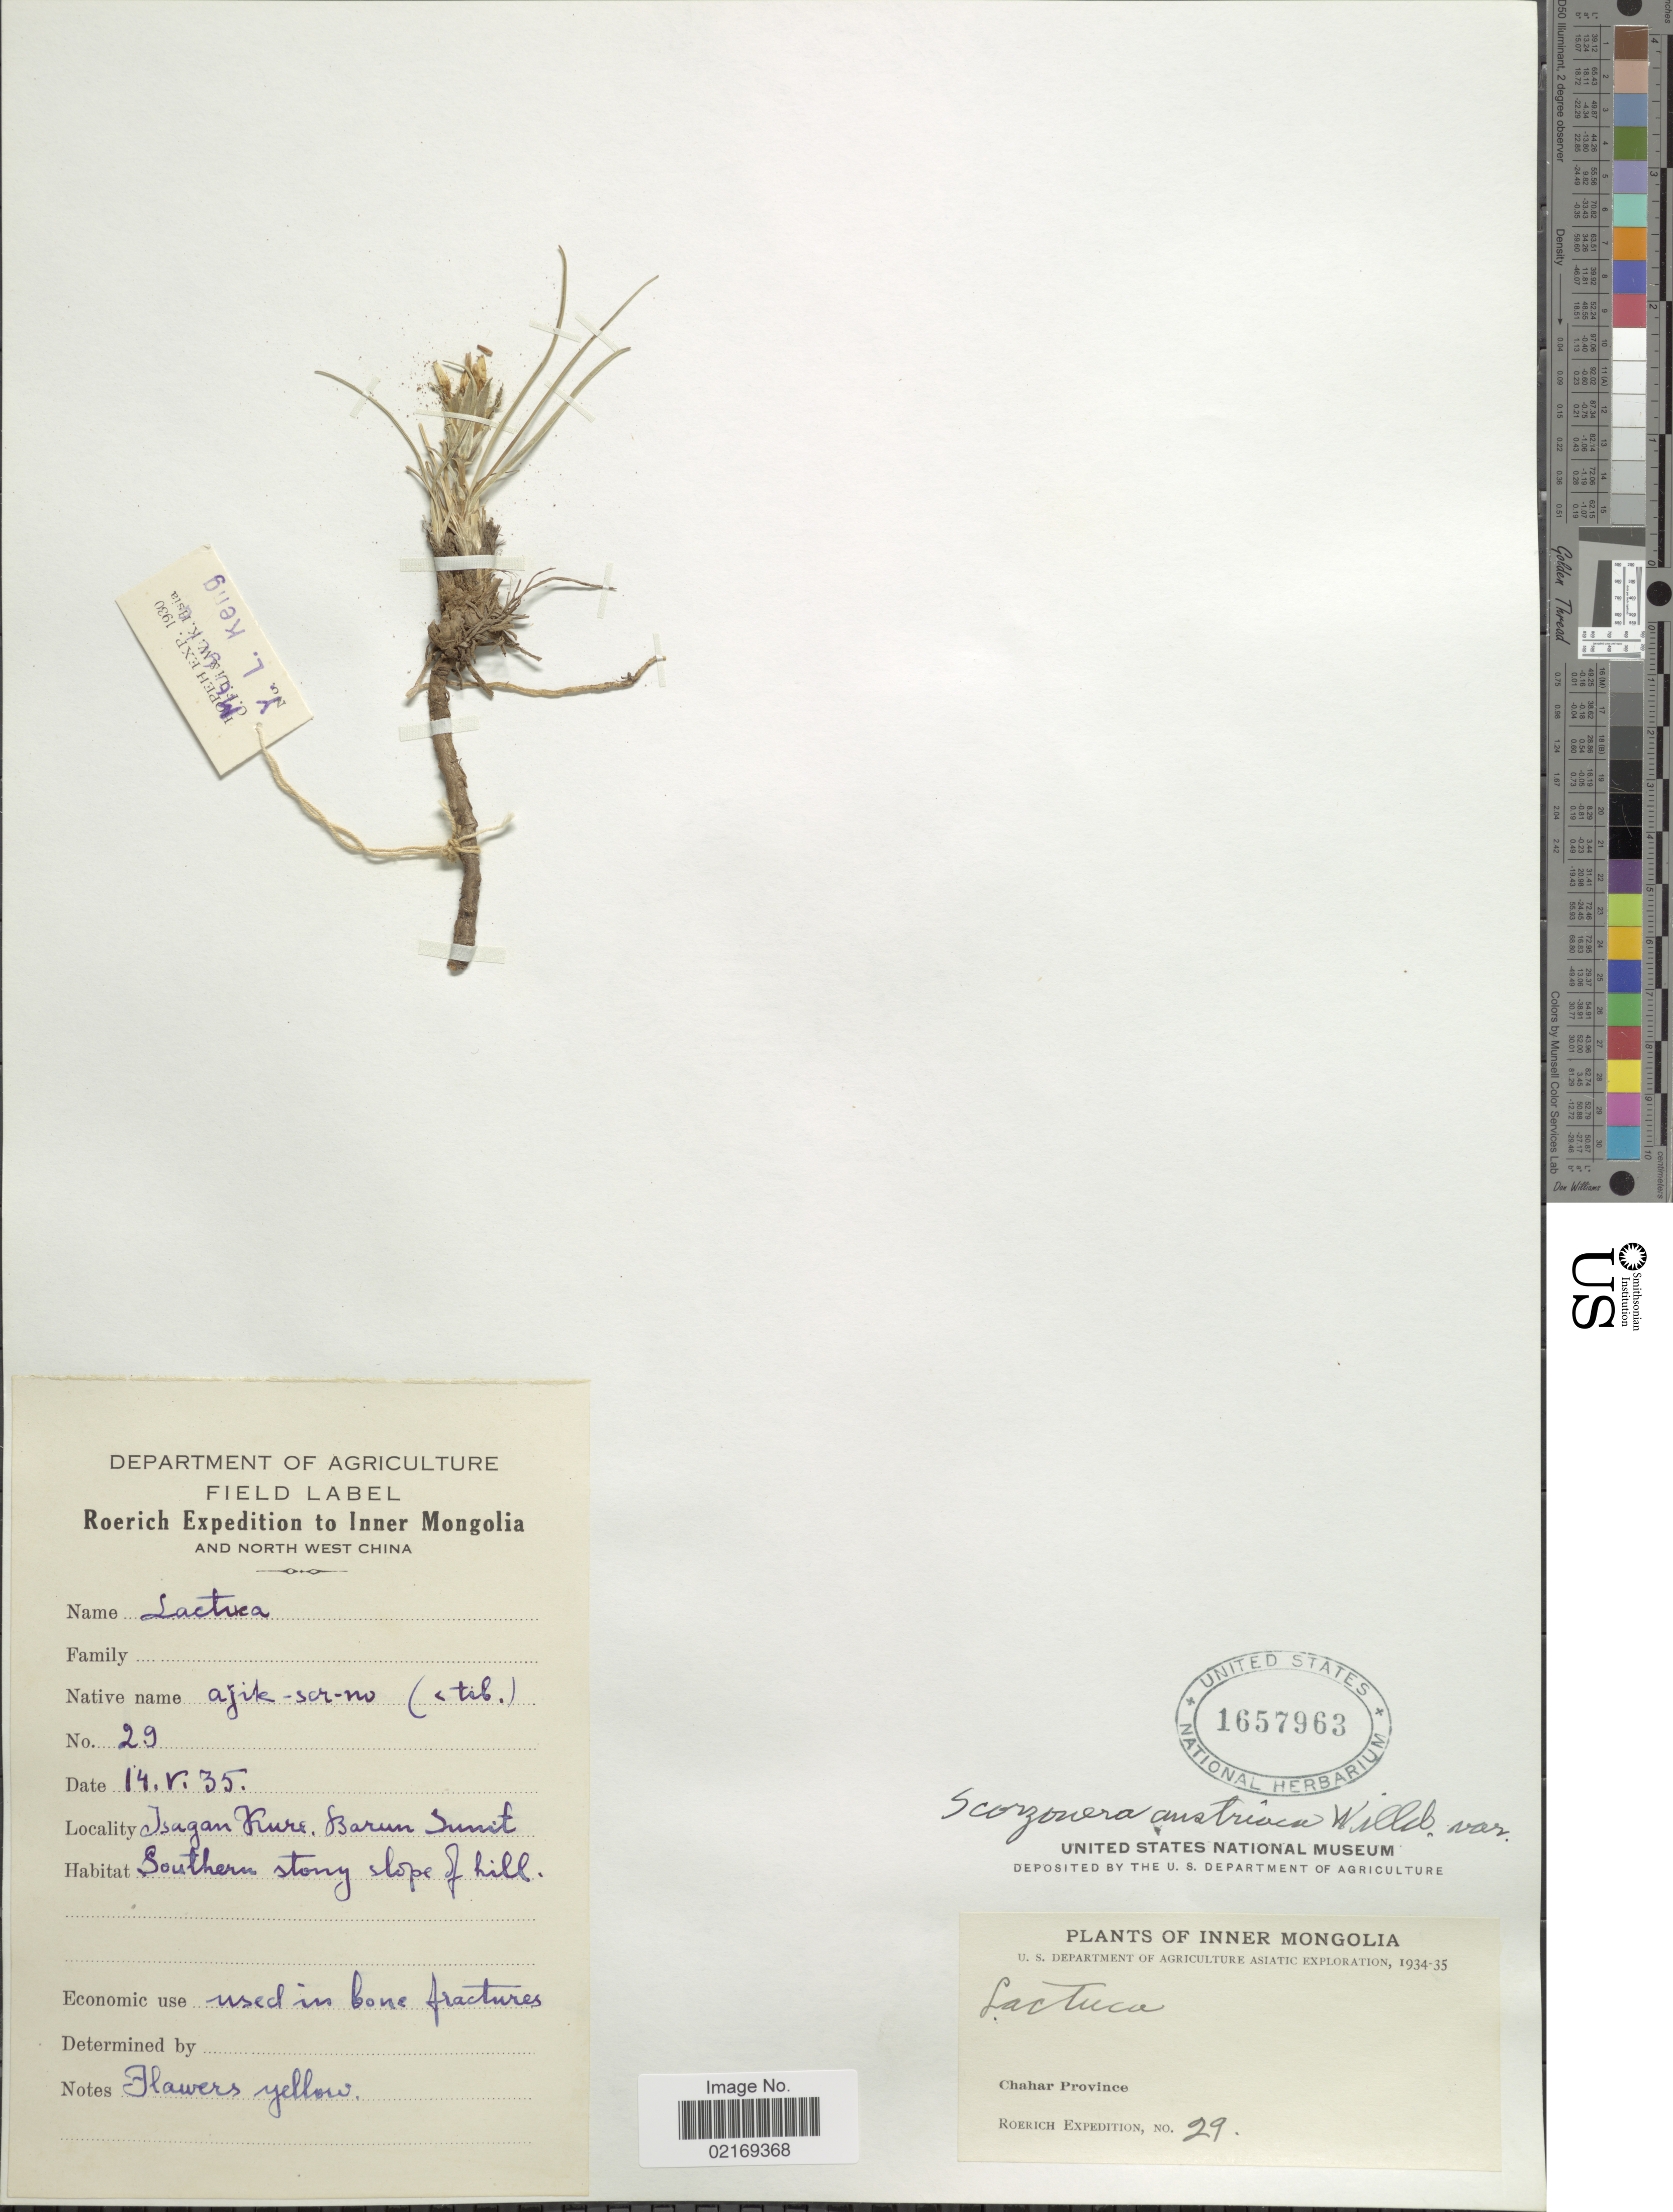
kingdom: Plantae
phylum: Tracheophyta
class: Magnoliopsida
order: Asterales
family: Asteraceae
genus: Scorzonera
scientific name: Scorzonera austriaca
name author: Willd.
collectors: Roerich Expedition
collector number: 29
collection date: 1935-05-14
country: China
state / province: Nei Monggol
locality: Inner Mongolia and Northwest China, Chahar Province, Tsugan Kure, Barun Summit, southern stony slope of hill.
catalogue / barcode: US 1657963